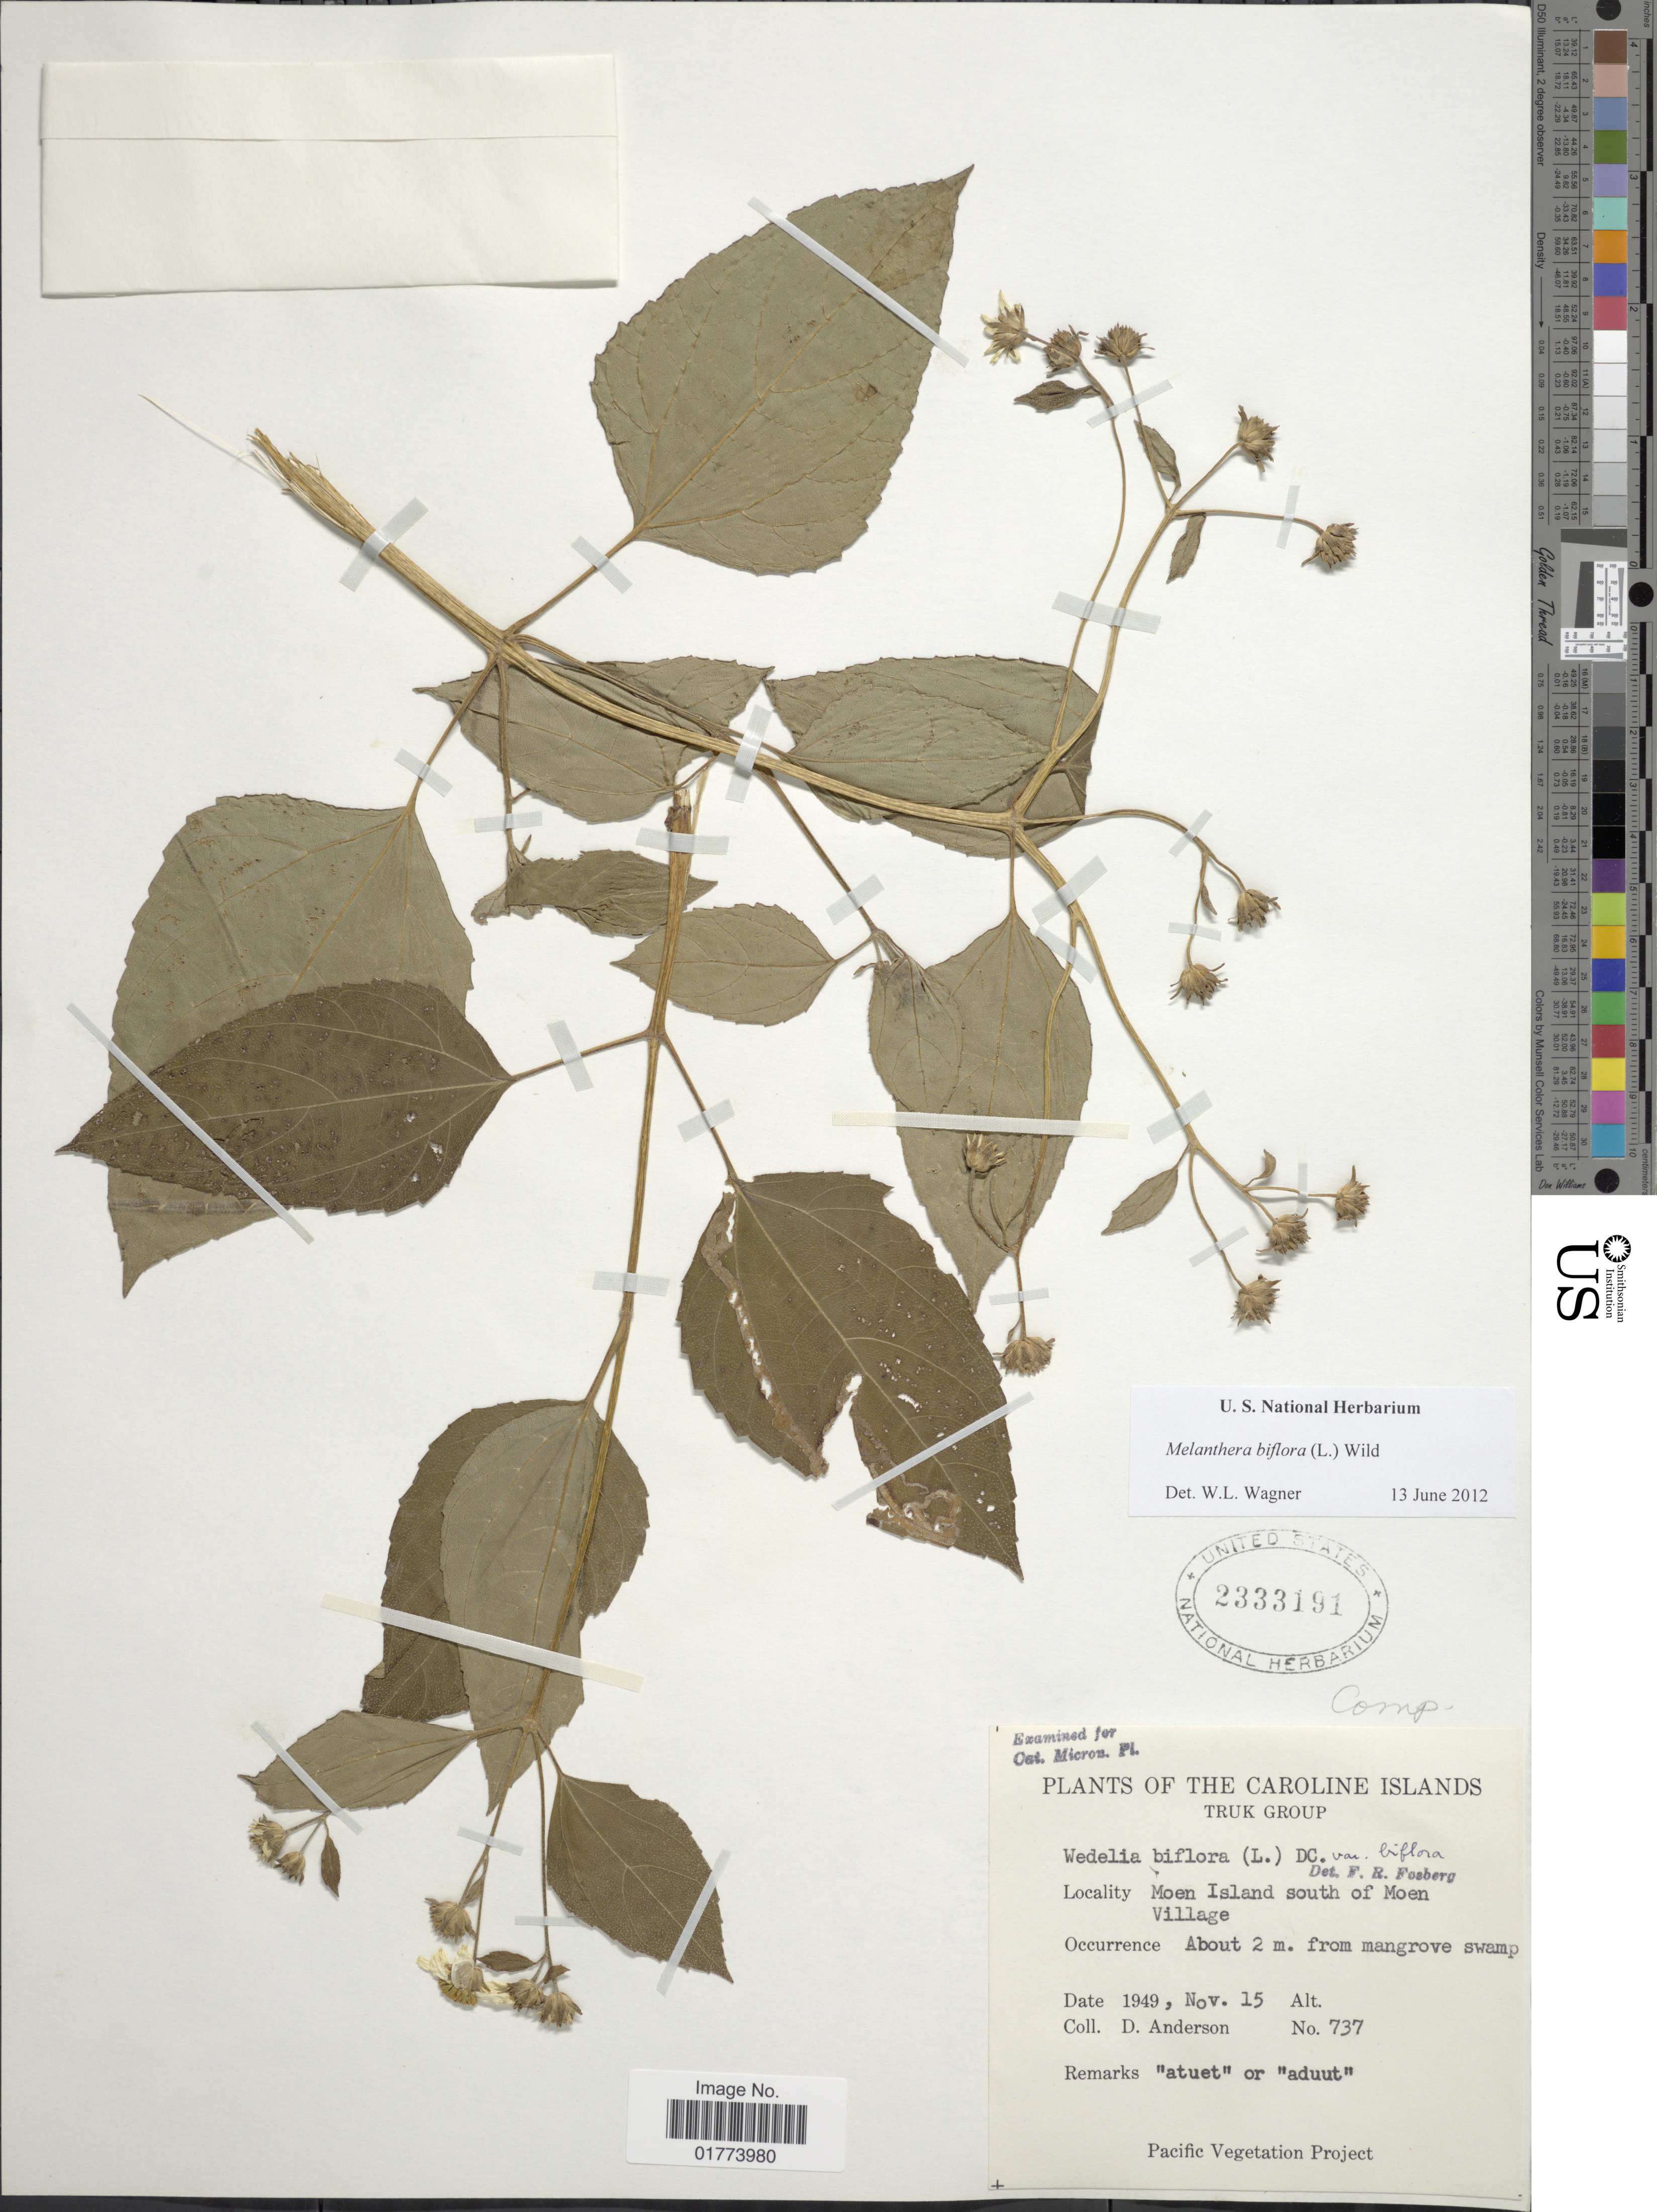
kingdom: Plantae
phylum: Tracheophyta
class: Magnoliopsida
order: Asterales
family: Asteraceae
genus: Wollastonia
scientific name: Wollastonia biflora var. biflora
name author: (L.) DC.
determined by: Wagner, W. L., (BOT), Smithsonian Institution - National Museum of Natural History (UNITED STATES)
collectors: D. Anderson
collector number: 737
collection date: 1949-11-15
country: Micronesia, Federated States of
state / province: Truk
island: Moen [Wono]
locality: Caroline Islands, Truk Group, Moen Island South of Moen Village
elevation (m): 2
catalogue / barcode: US 2333191